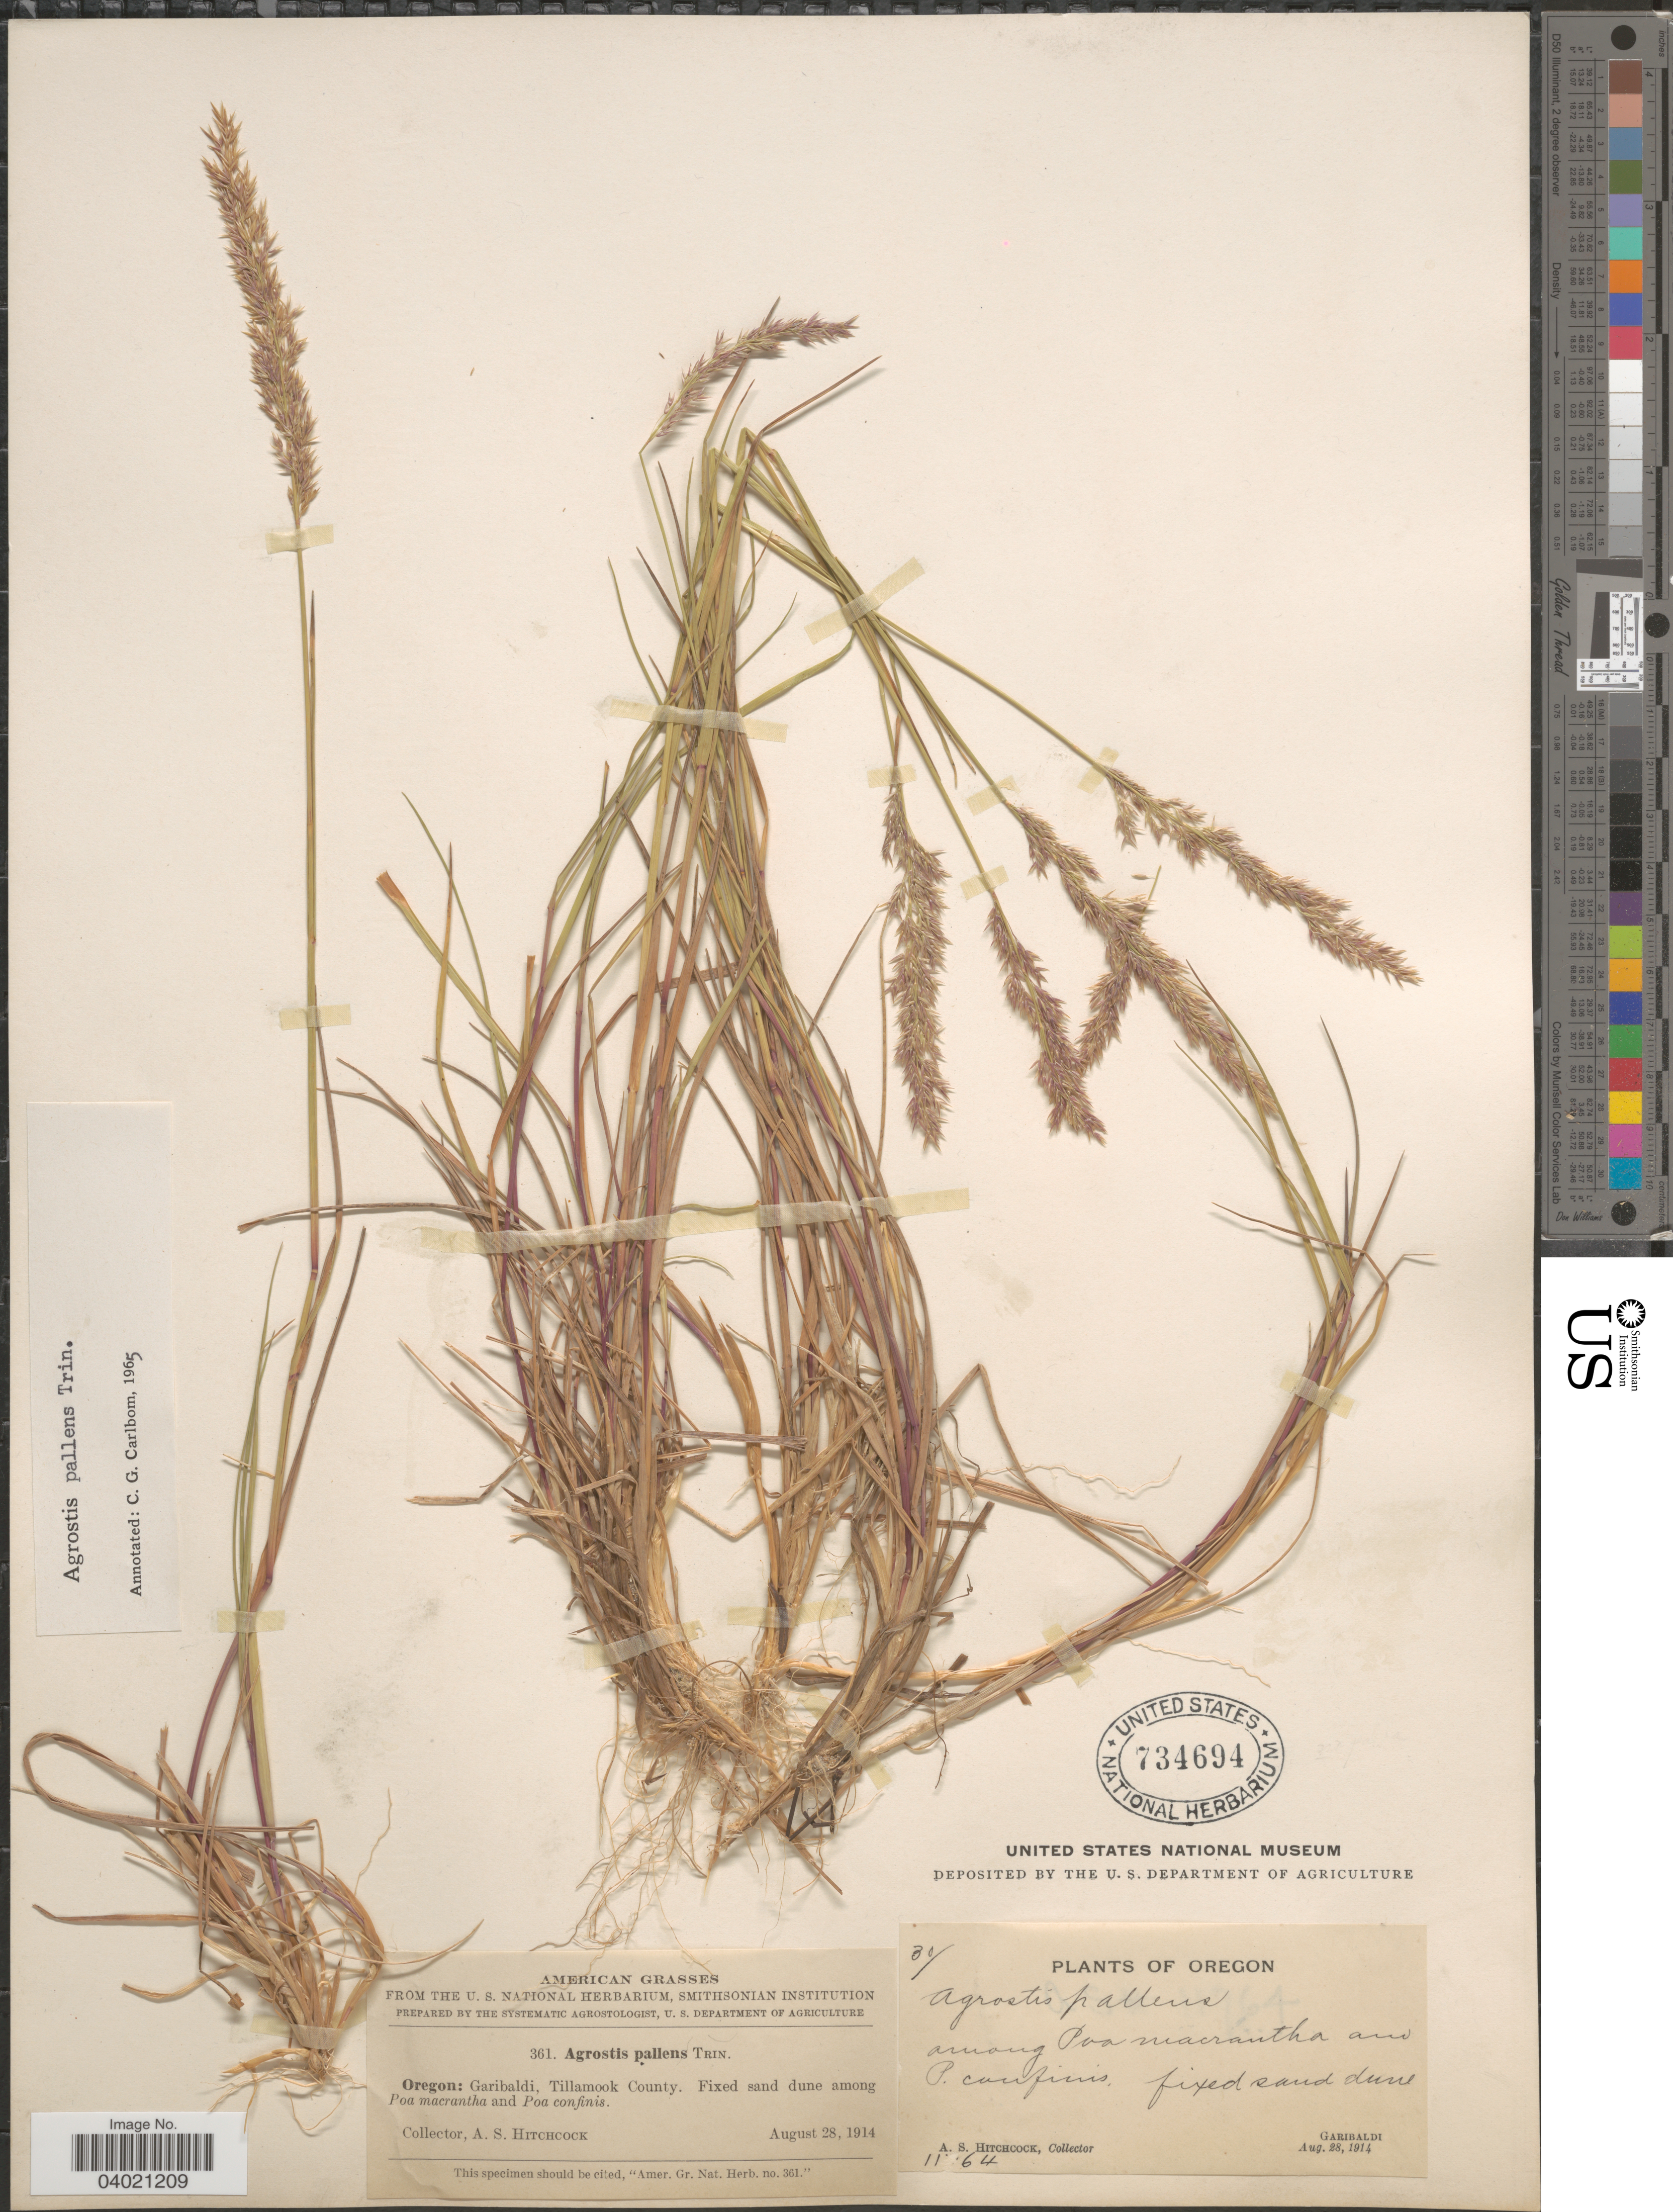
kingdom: Plantae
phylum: Tracheophyta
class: Liliopsida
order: Poales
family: Poaceae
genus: Agrostis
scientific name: Agrostis pallens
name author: Trin.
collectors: A. S. Hitchcock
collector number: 1164/361?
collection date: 1914-08-28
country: United States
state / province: Oregon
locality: Garibaldi, Tillamook County.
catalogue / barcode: US 734694